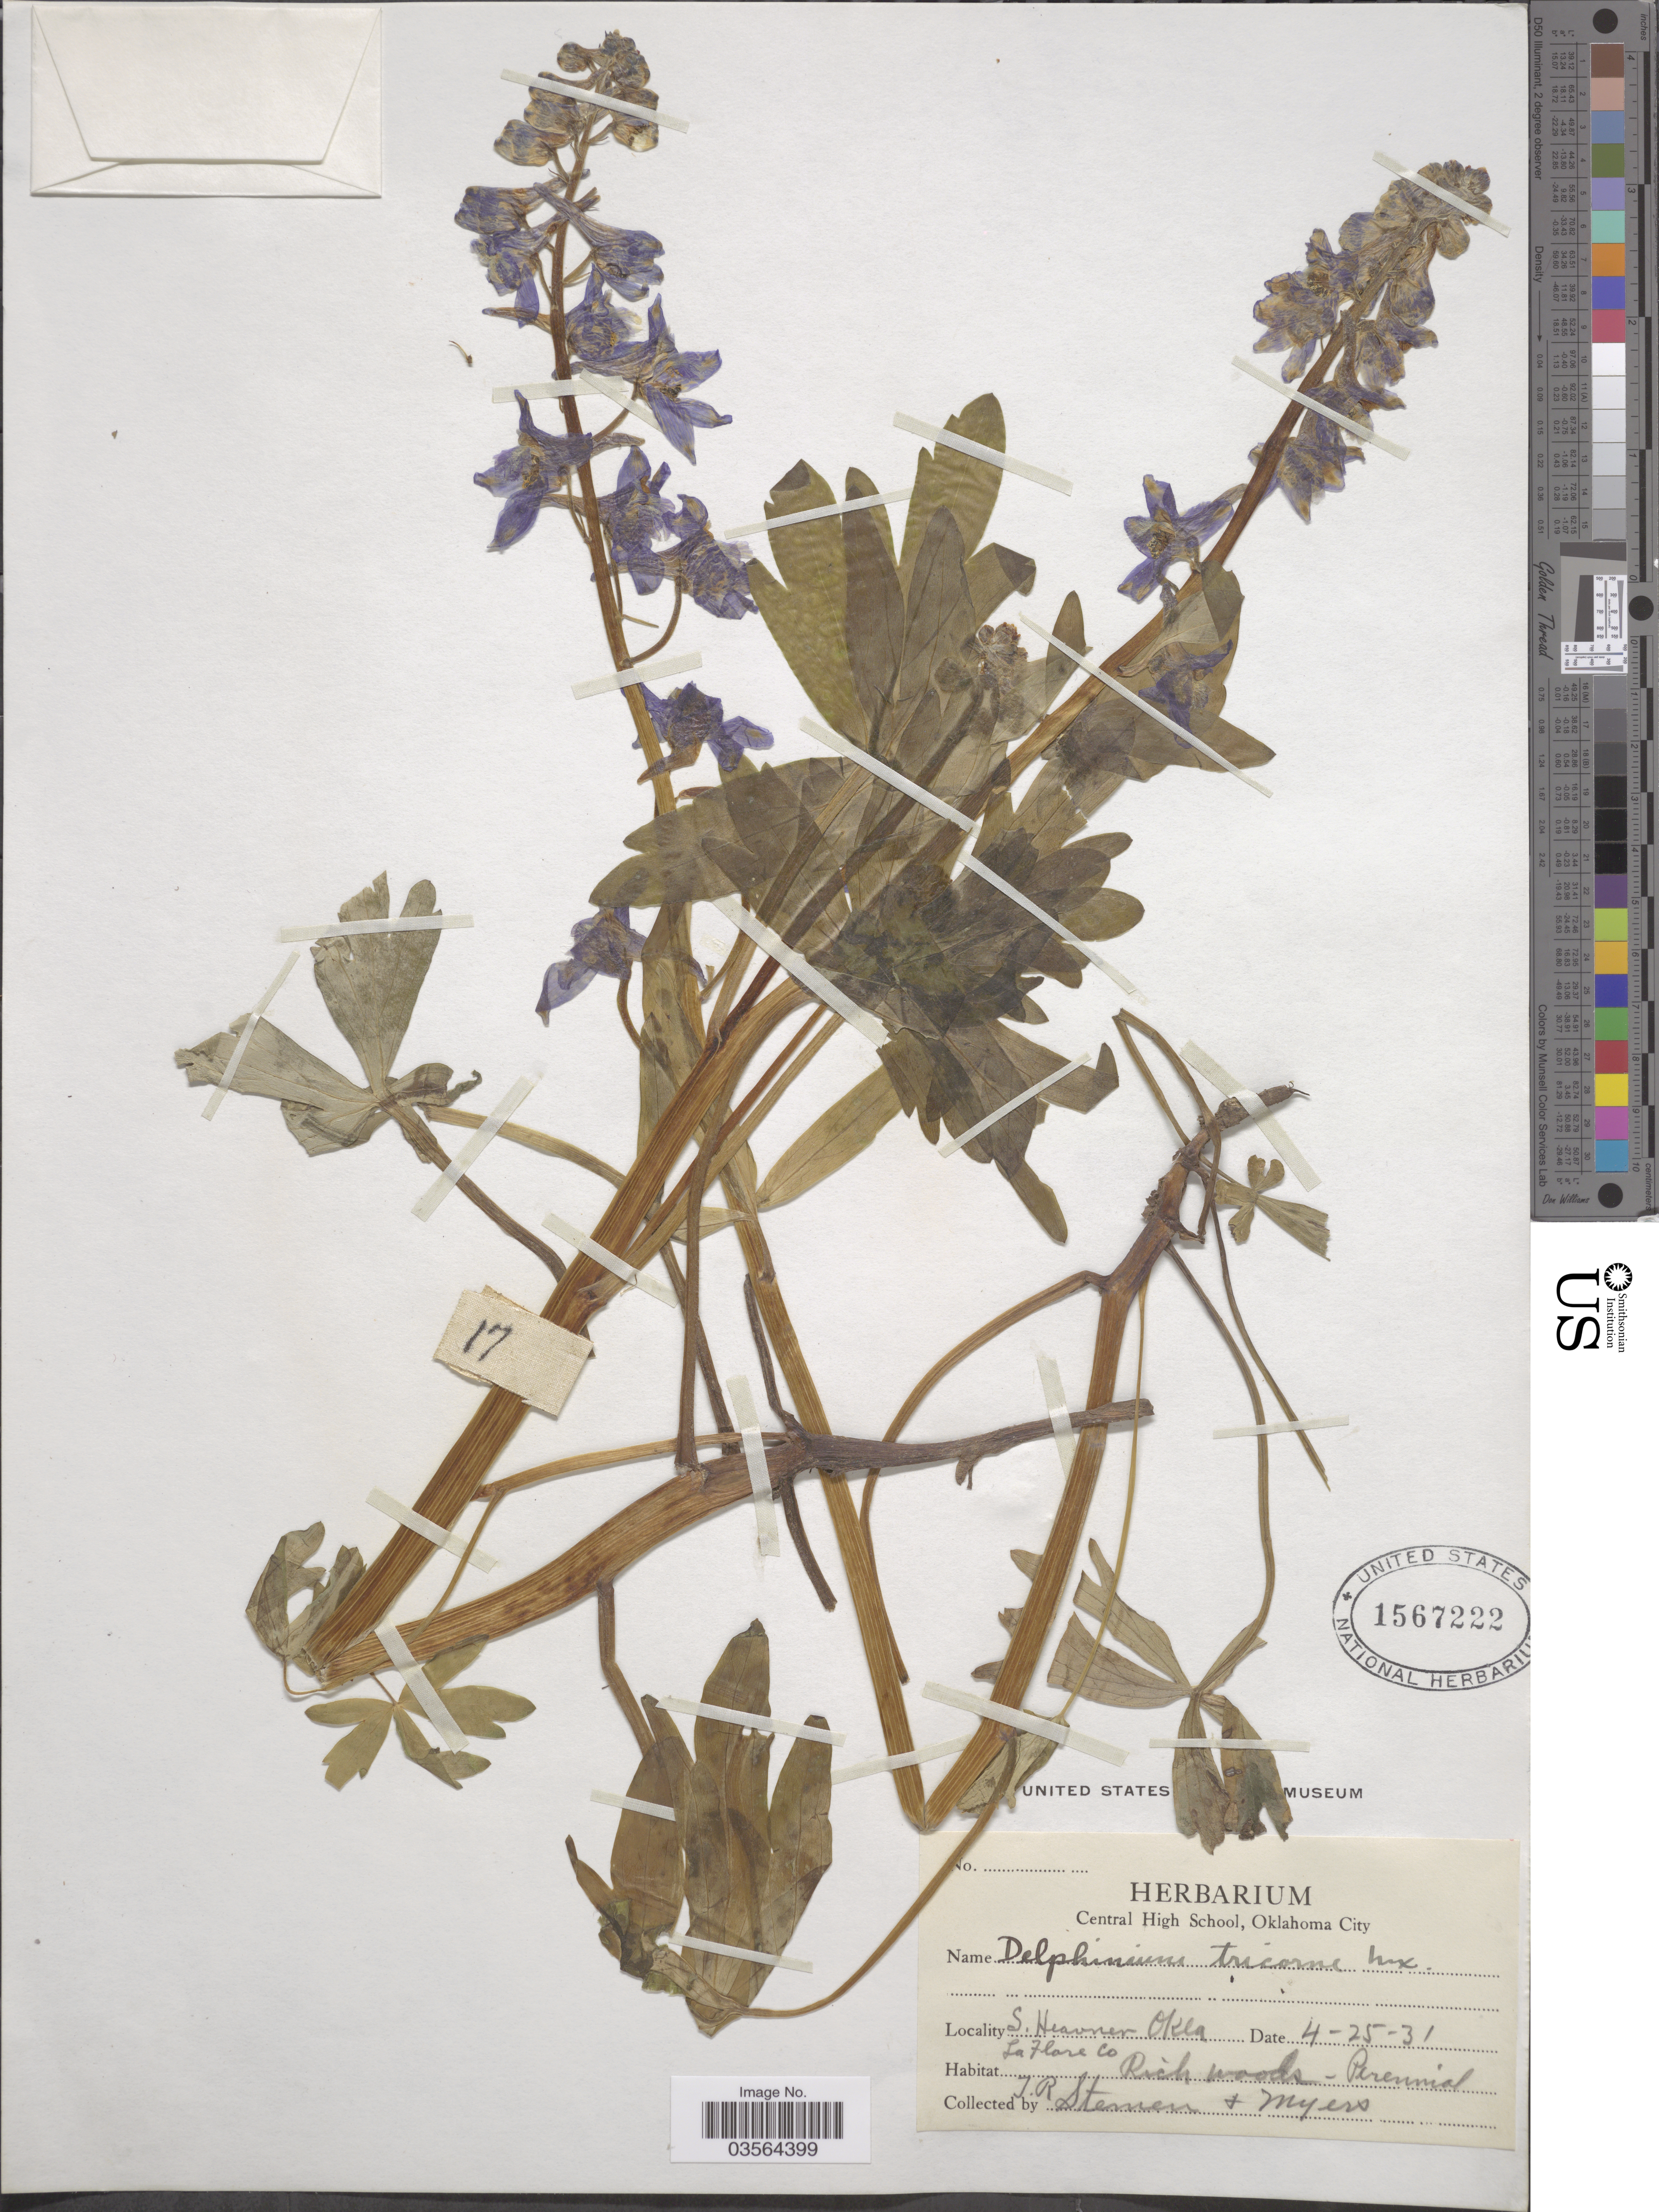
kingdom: Plantae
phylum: Tracheophyta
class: Magnoliopsida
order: Ranunculales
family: Ranunculaceae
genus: Delphinium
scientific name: Delphinium tricorne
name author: Michx.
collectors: J. Stemen & Myers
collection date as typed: Transcribed d/m/y: 25/4/31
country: United States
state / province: Oklahoma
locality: S. Heavner. La Flore Co.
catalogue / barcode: US 1567222